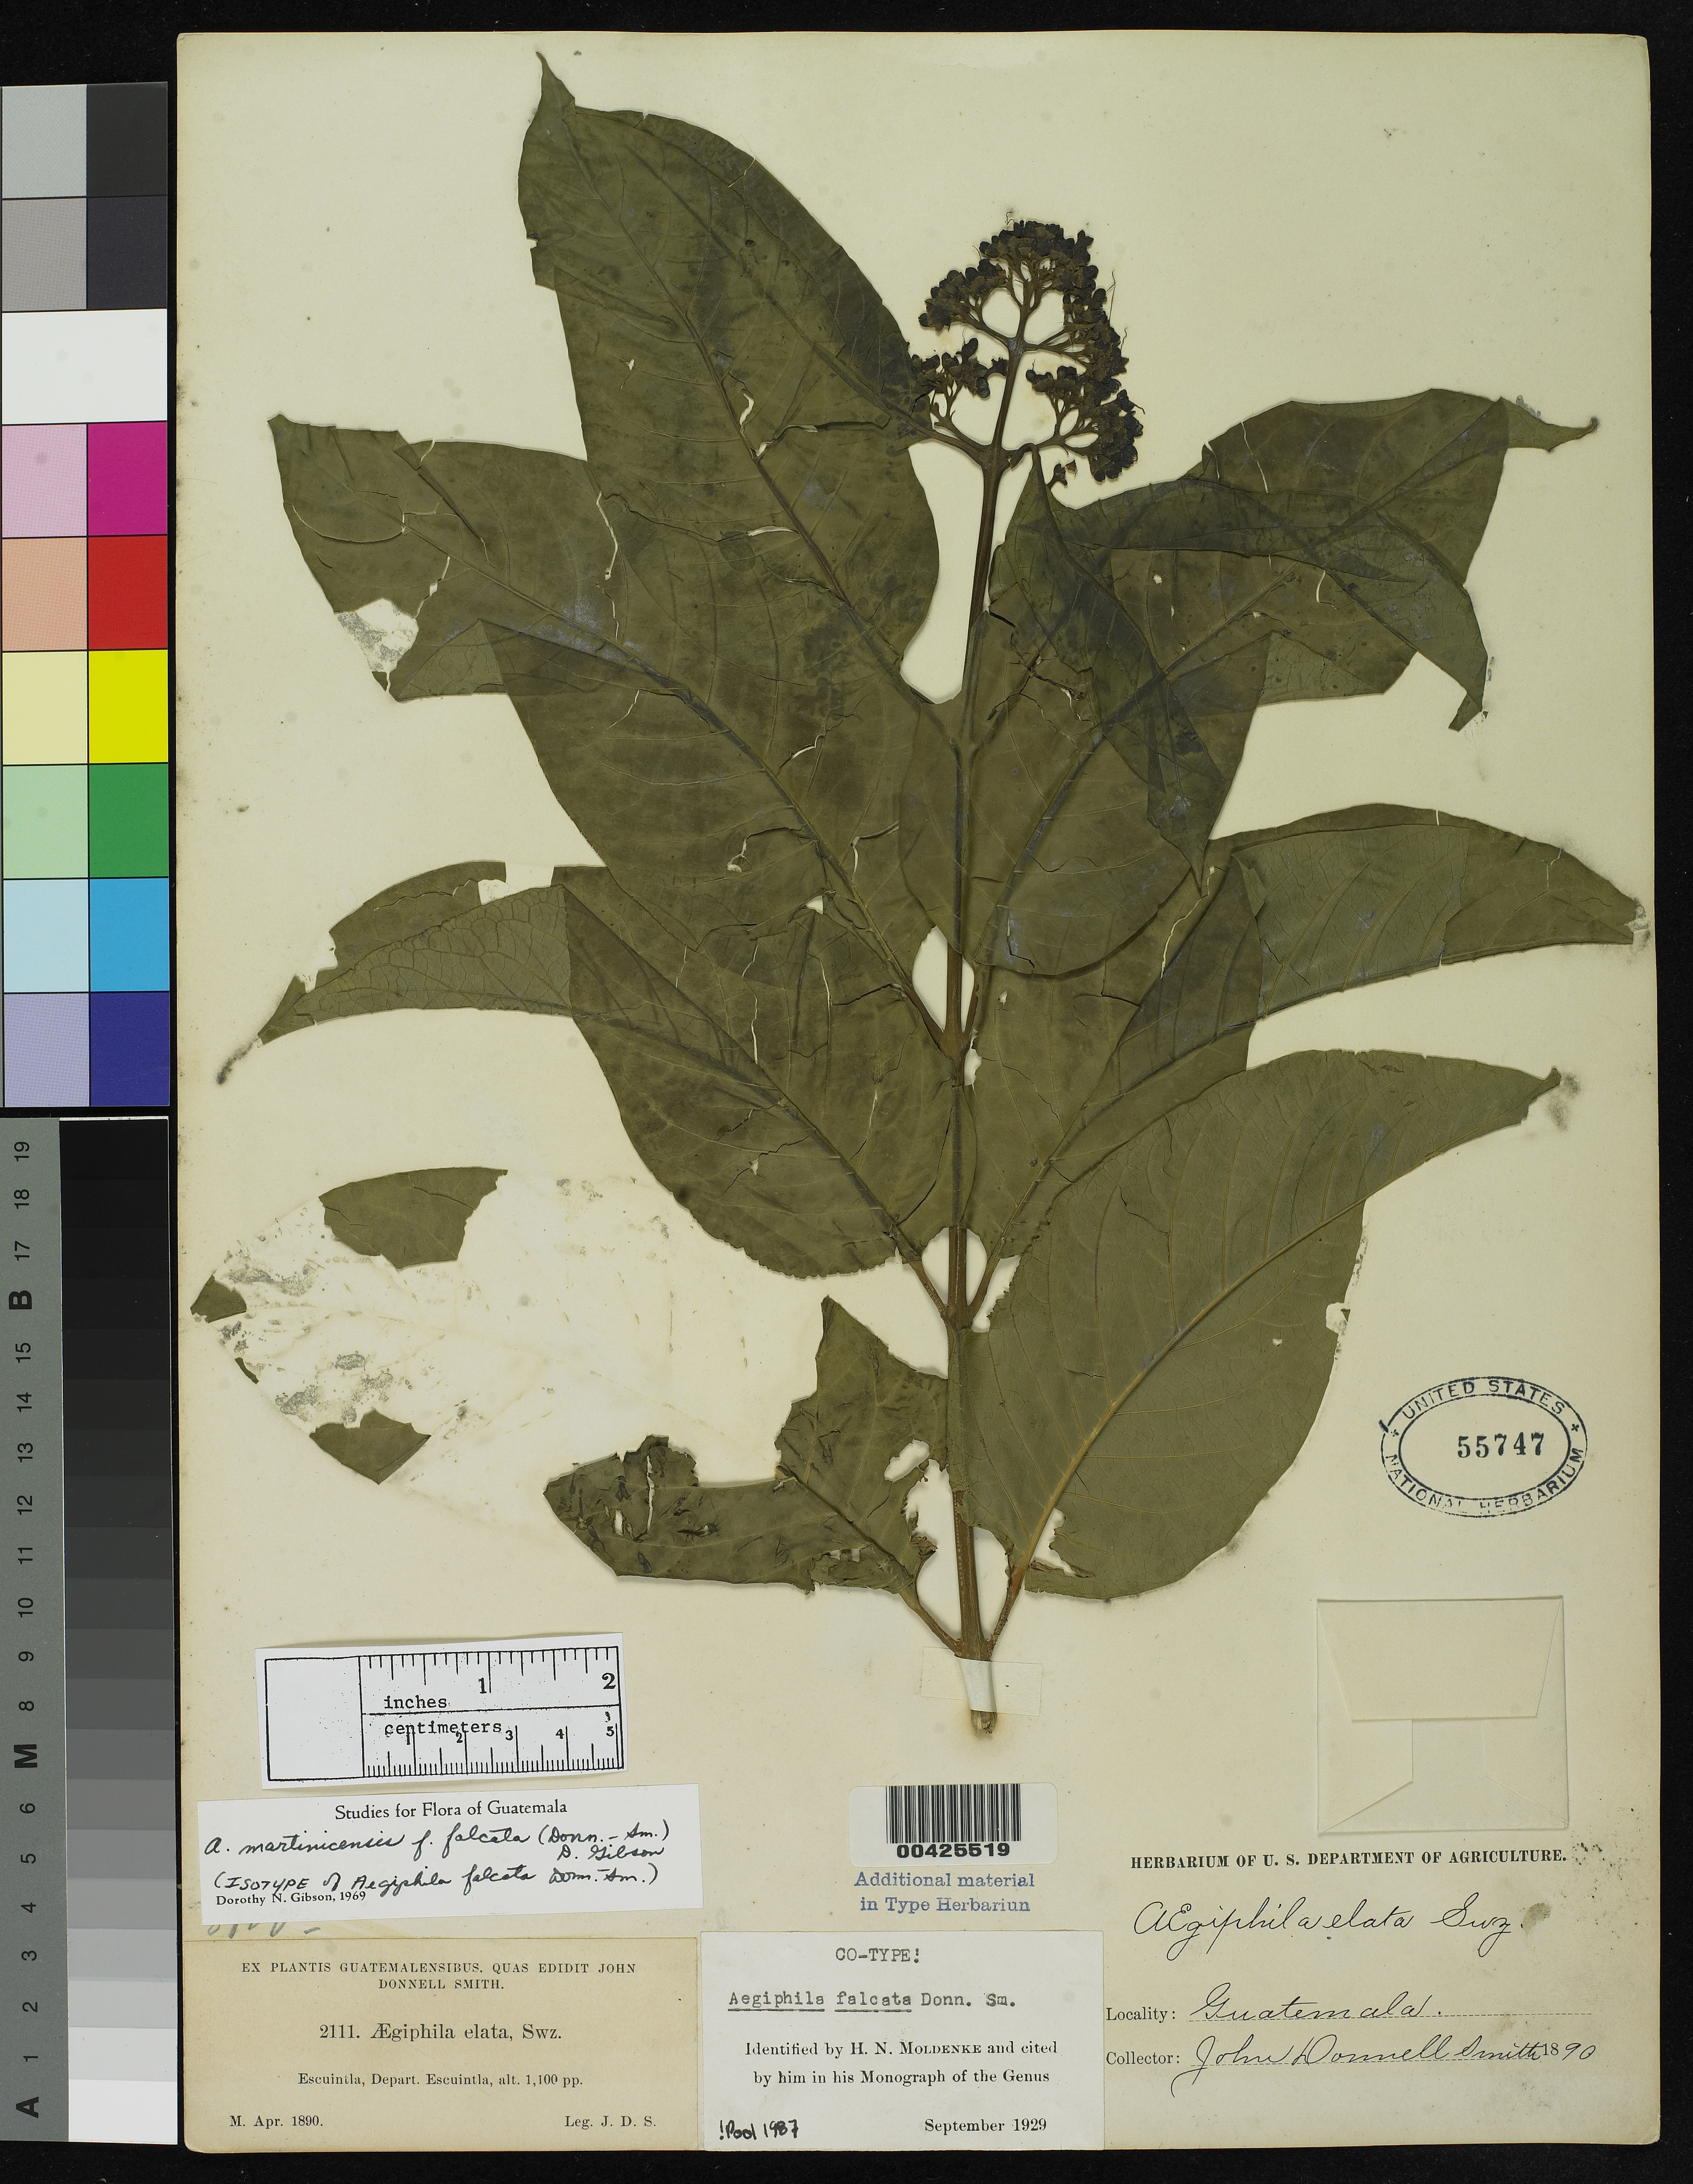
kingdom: Plantae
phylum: Tracheophyta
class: Magnoliopsida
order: Lamiales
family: Lamiaceae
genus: Aegiphila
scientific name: Aegiphila falcata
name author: Donn. Sm.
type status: Isotype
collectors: J. Donnell Smith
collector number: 2111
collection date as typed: Apr 1890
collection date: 1890-04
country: Guatemala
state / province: Escuintla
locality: Escuintla.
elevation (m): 335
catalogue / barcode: US 55747